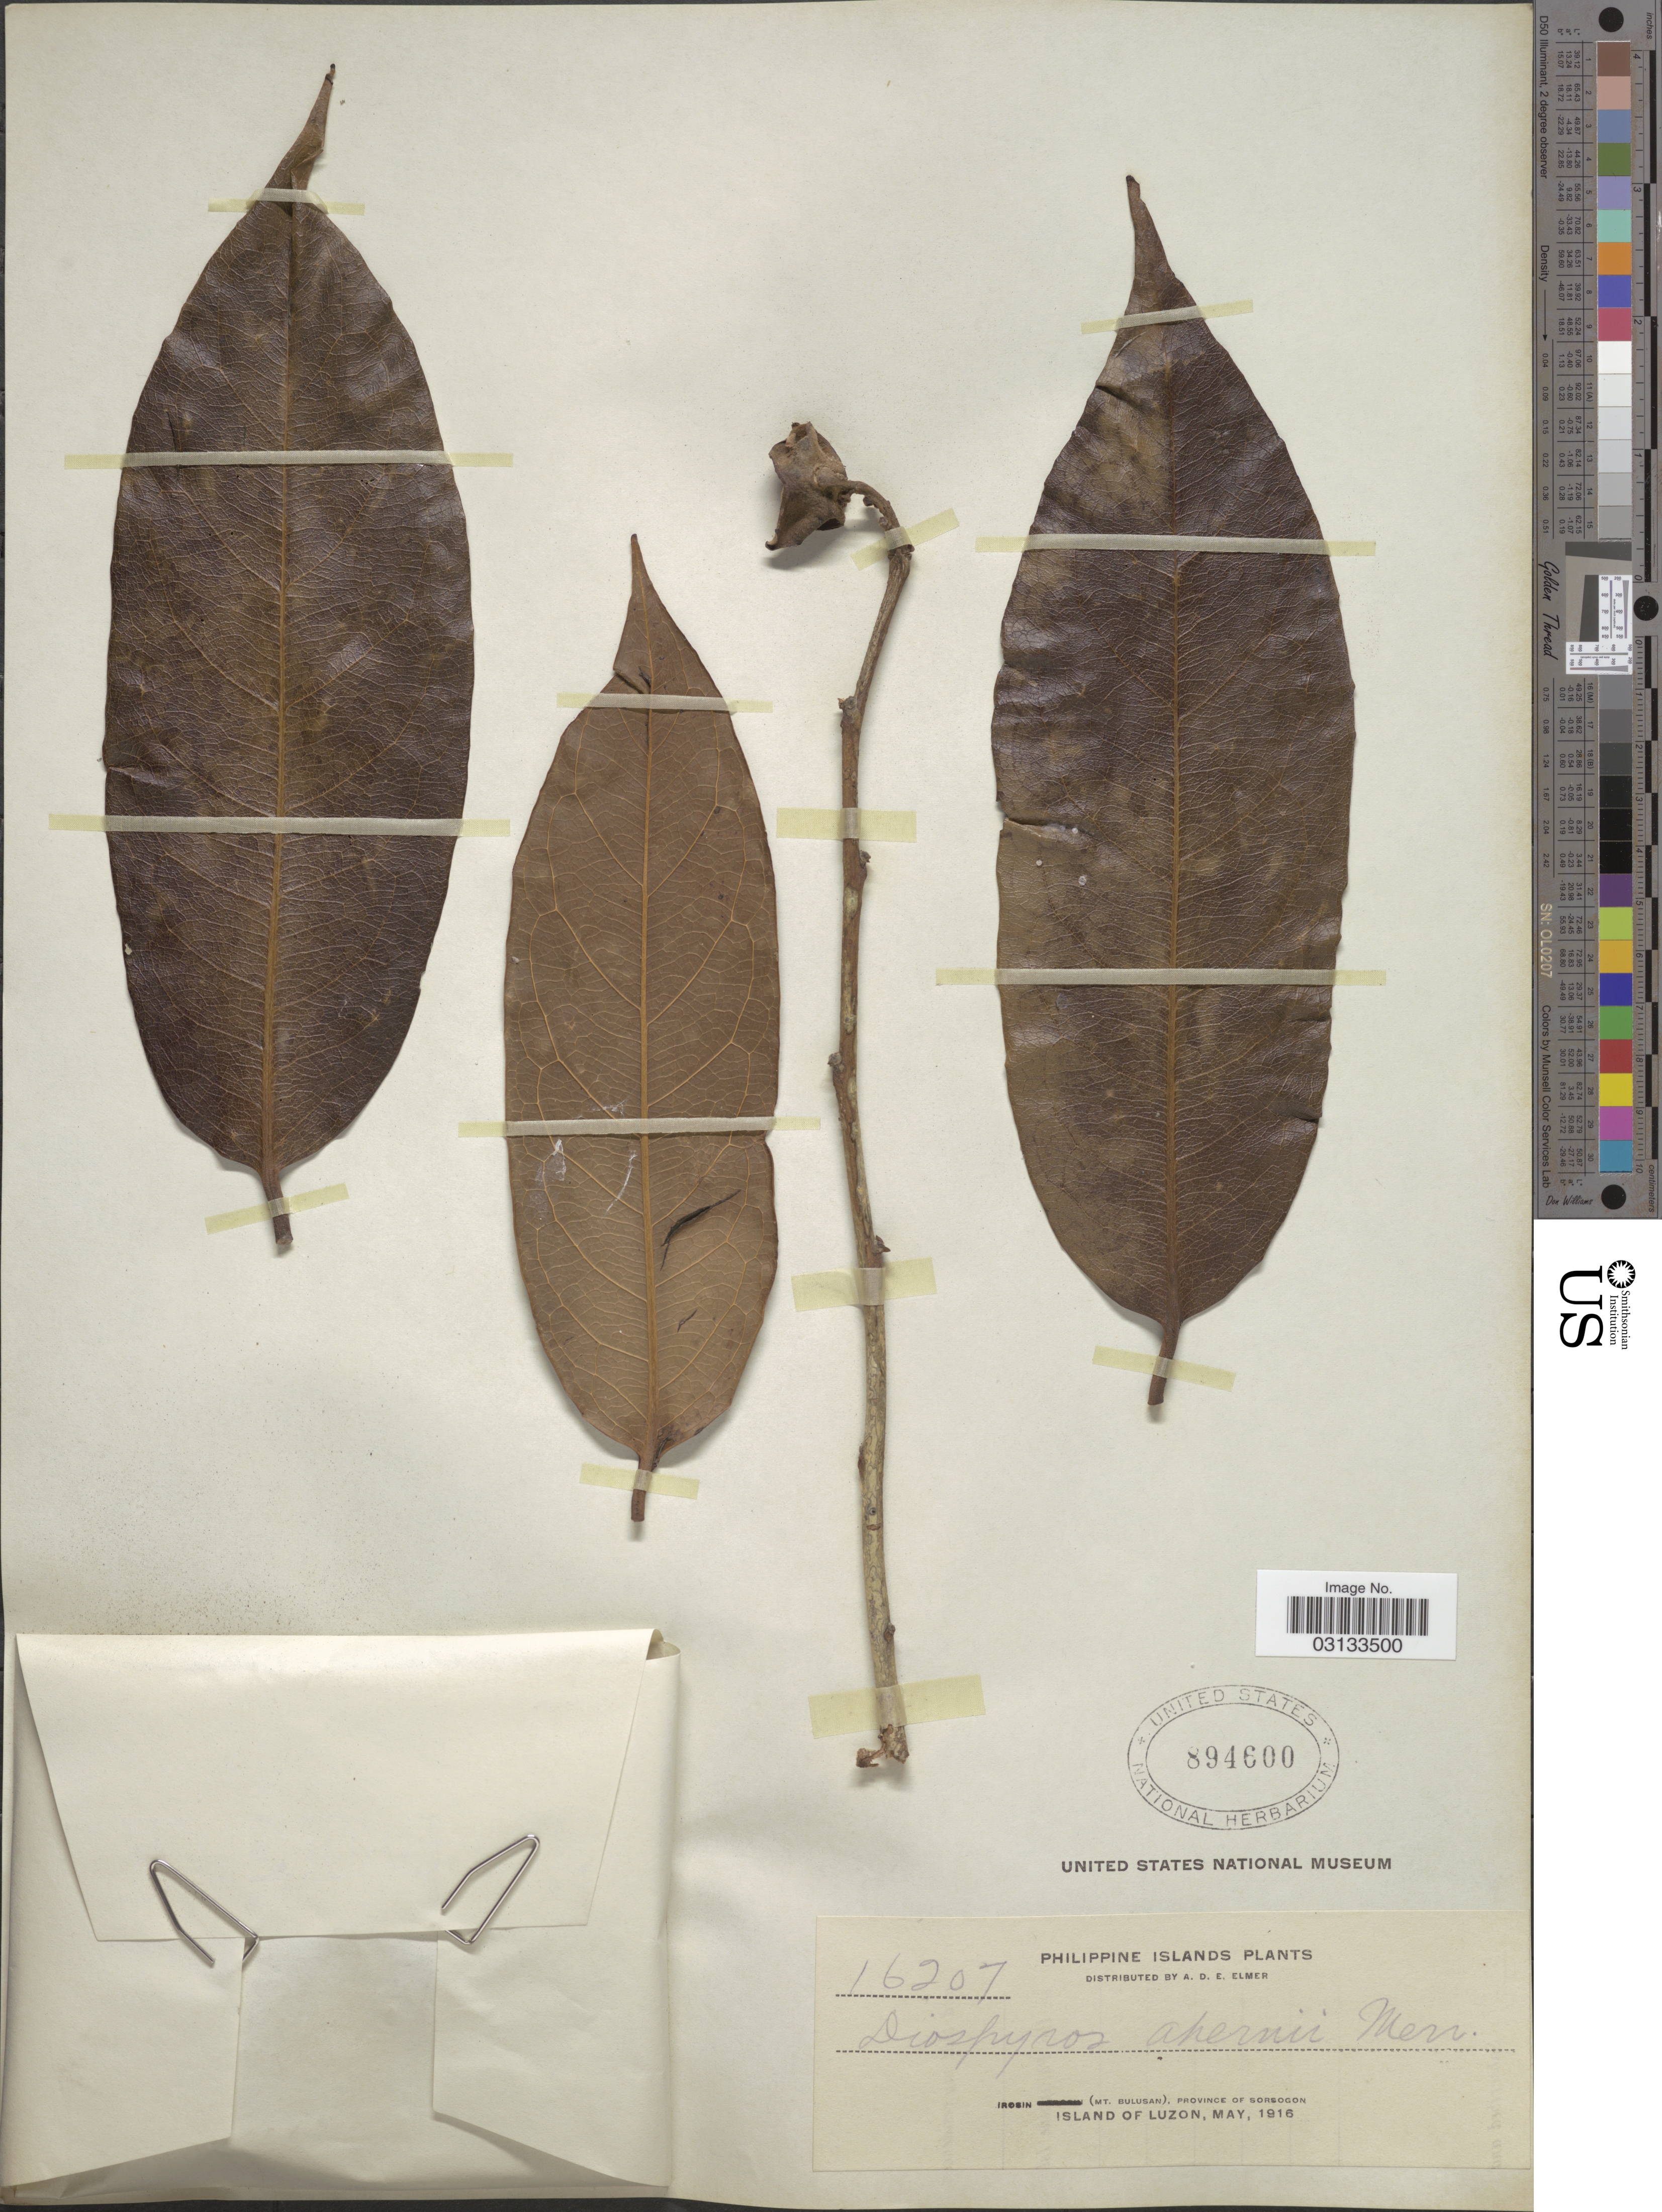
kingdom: Plantae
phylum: Tracheophyta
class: Magnoliopsida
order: Ericales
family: Ebenaceae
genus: Diospyros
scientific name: Diospyros ahernii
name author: Merr.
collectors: A. D. E. Elmer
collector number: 16207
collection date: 1916-05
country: Philippines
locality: Irosin (Mt. Maquiling), Province of Sorsogon, Island of Luzon.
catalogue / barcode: US 894600